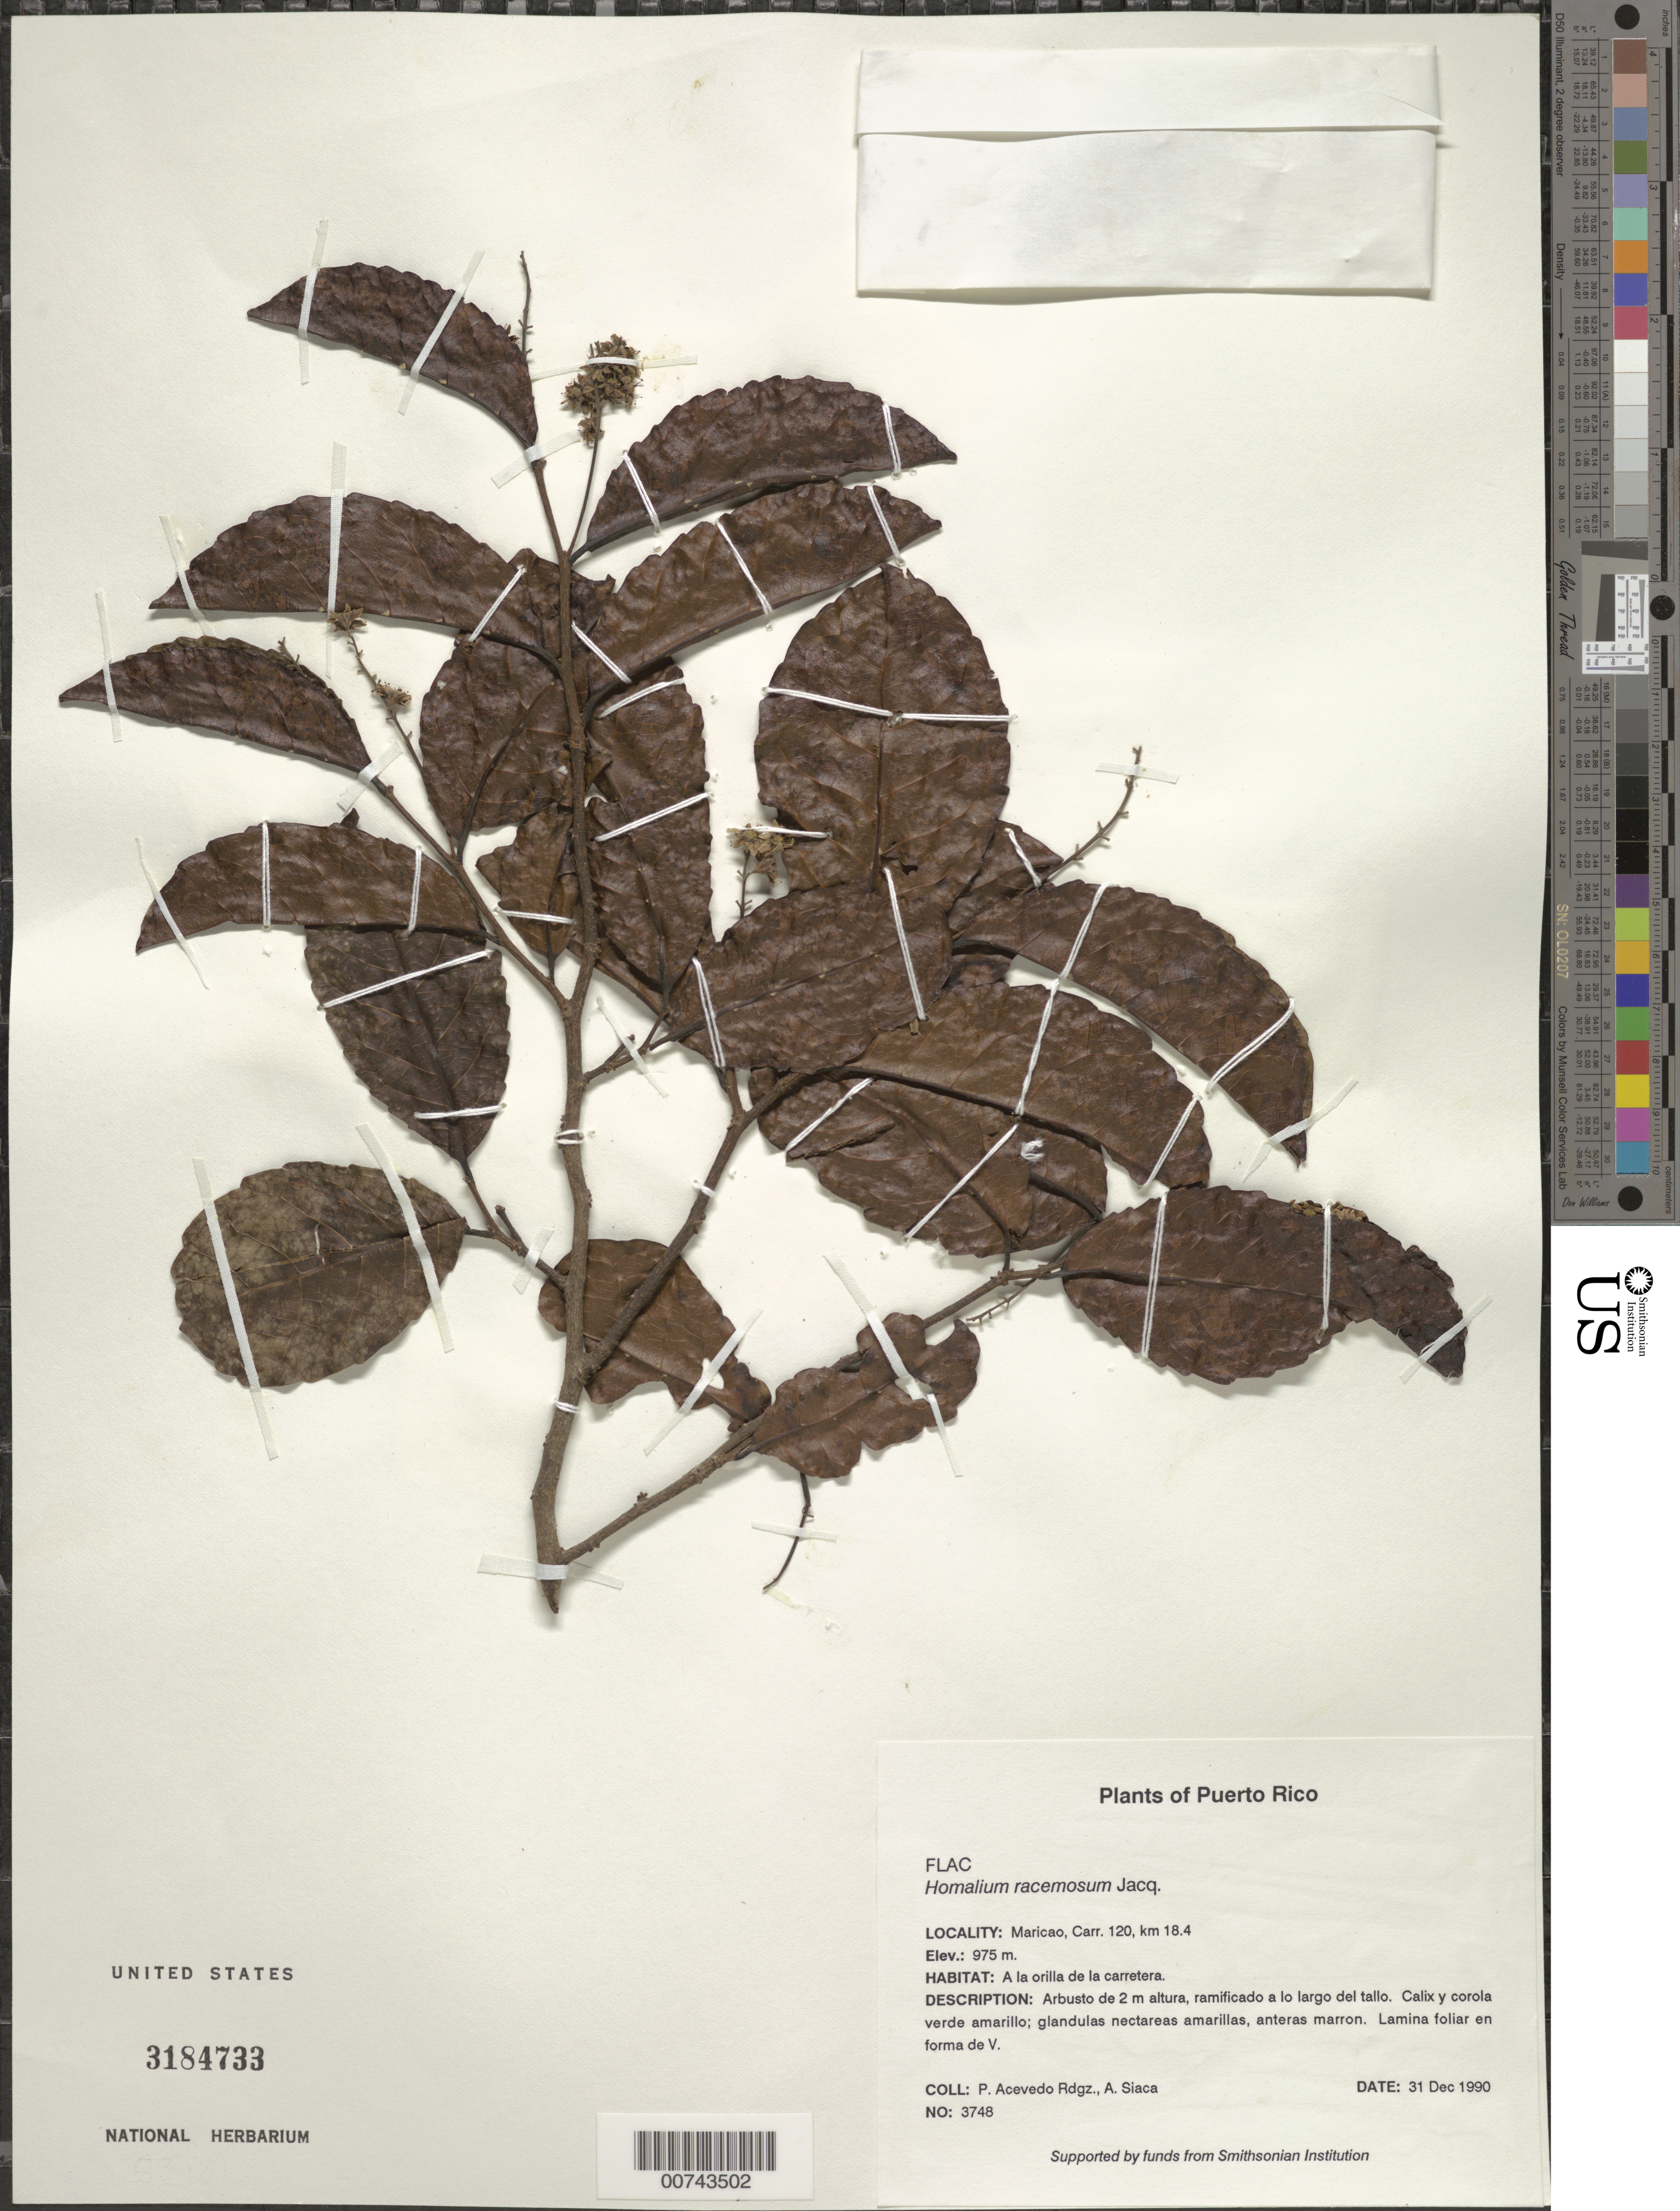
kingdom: Plantae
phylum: Tracheophyta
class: Magnoliopsida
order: Malpighiales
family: Salicaceae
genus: Homalium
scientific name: Homalium racemosum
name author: Jacq.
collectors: P. Acevedo-Rodr. & A. Siaca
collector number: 3748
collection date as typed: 31 Dec 1990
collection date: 1990-12-31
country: Puerto Rico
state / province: Maricao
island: Puerto Rico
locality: Maricao, Carr. 120, km 18.4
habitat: A la orilla de la carretera.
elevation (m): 975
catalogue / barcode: US 3184733